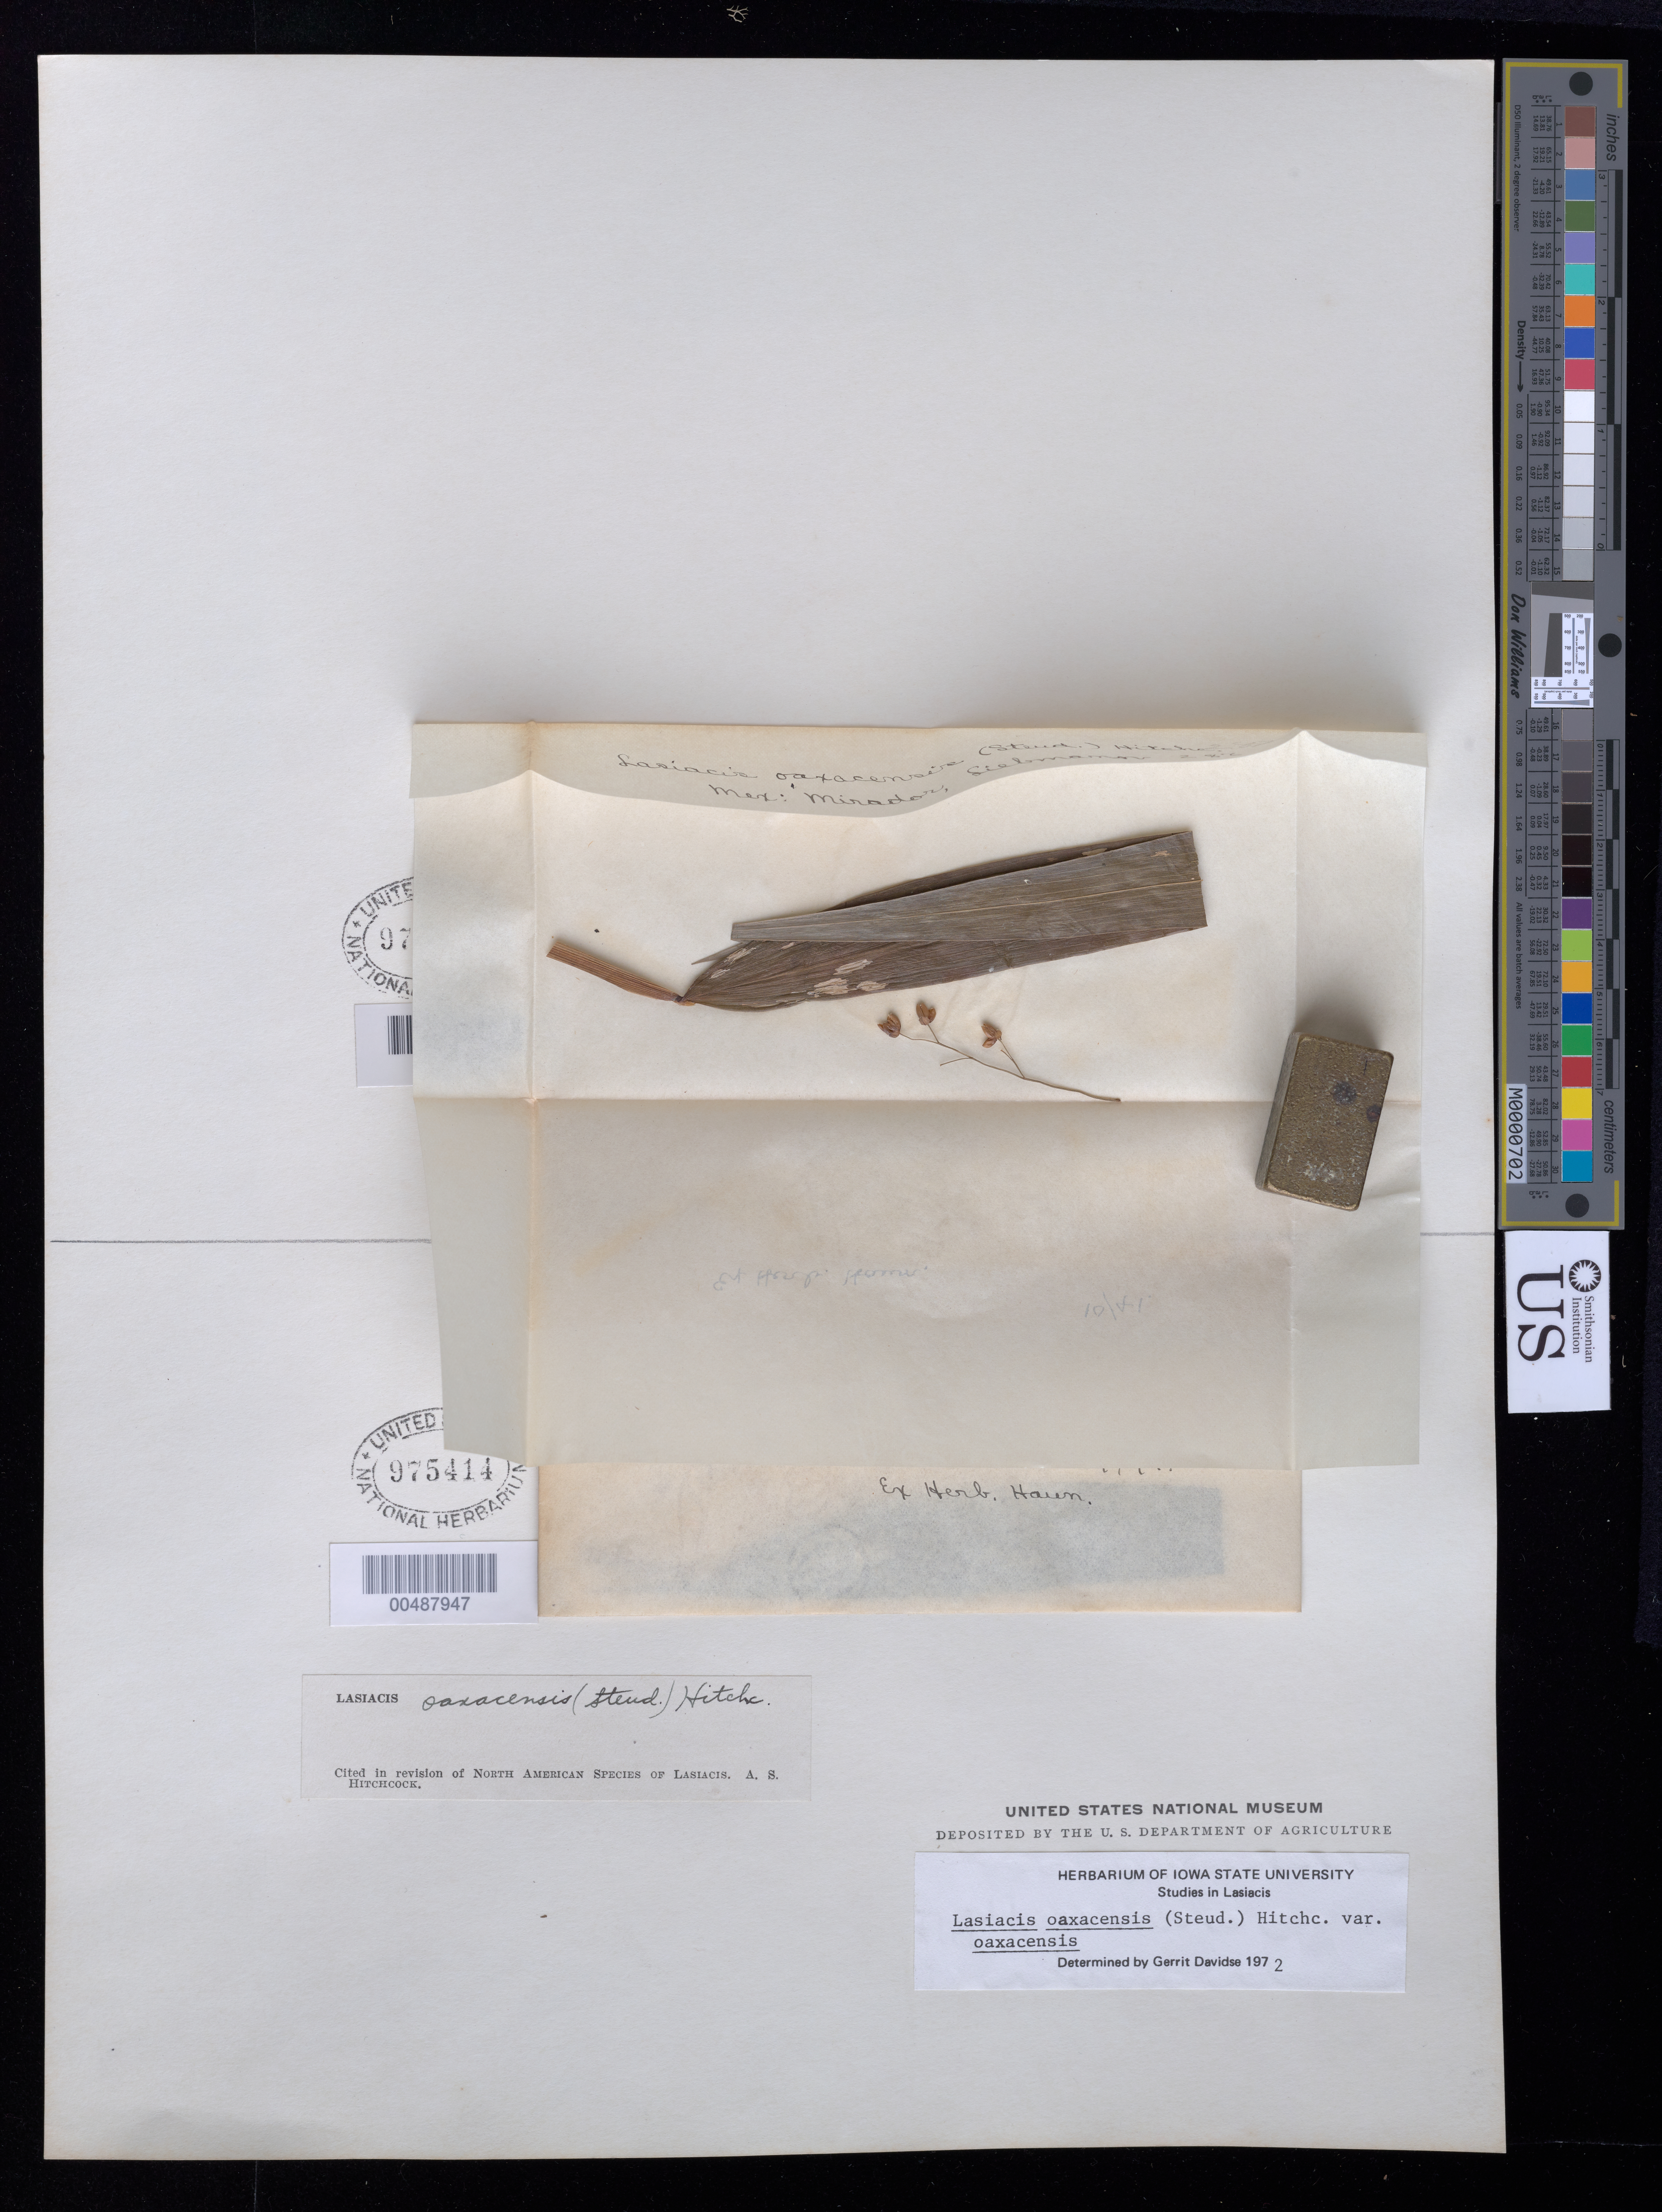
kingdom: Plantae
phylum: Tracheophyta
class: Liliopsida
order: Poales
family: Poaceae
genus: Lasiacis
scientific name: Lasiacis oaxacensis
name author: (Steud.) Hitchc.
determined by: Davidse, Gerrit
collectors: F. M. Liebmann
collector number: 287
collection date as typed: Oct 1841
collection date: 1841-10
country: Mexico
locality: Mirador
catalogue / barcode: US 975415